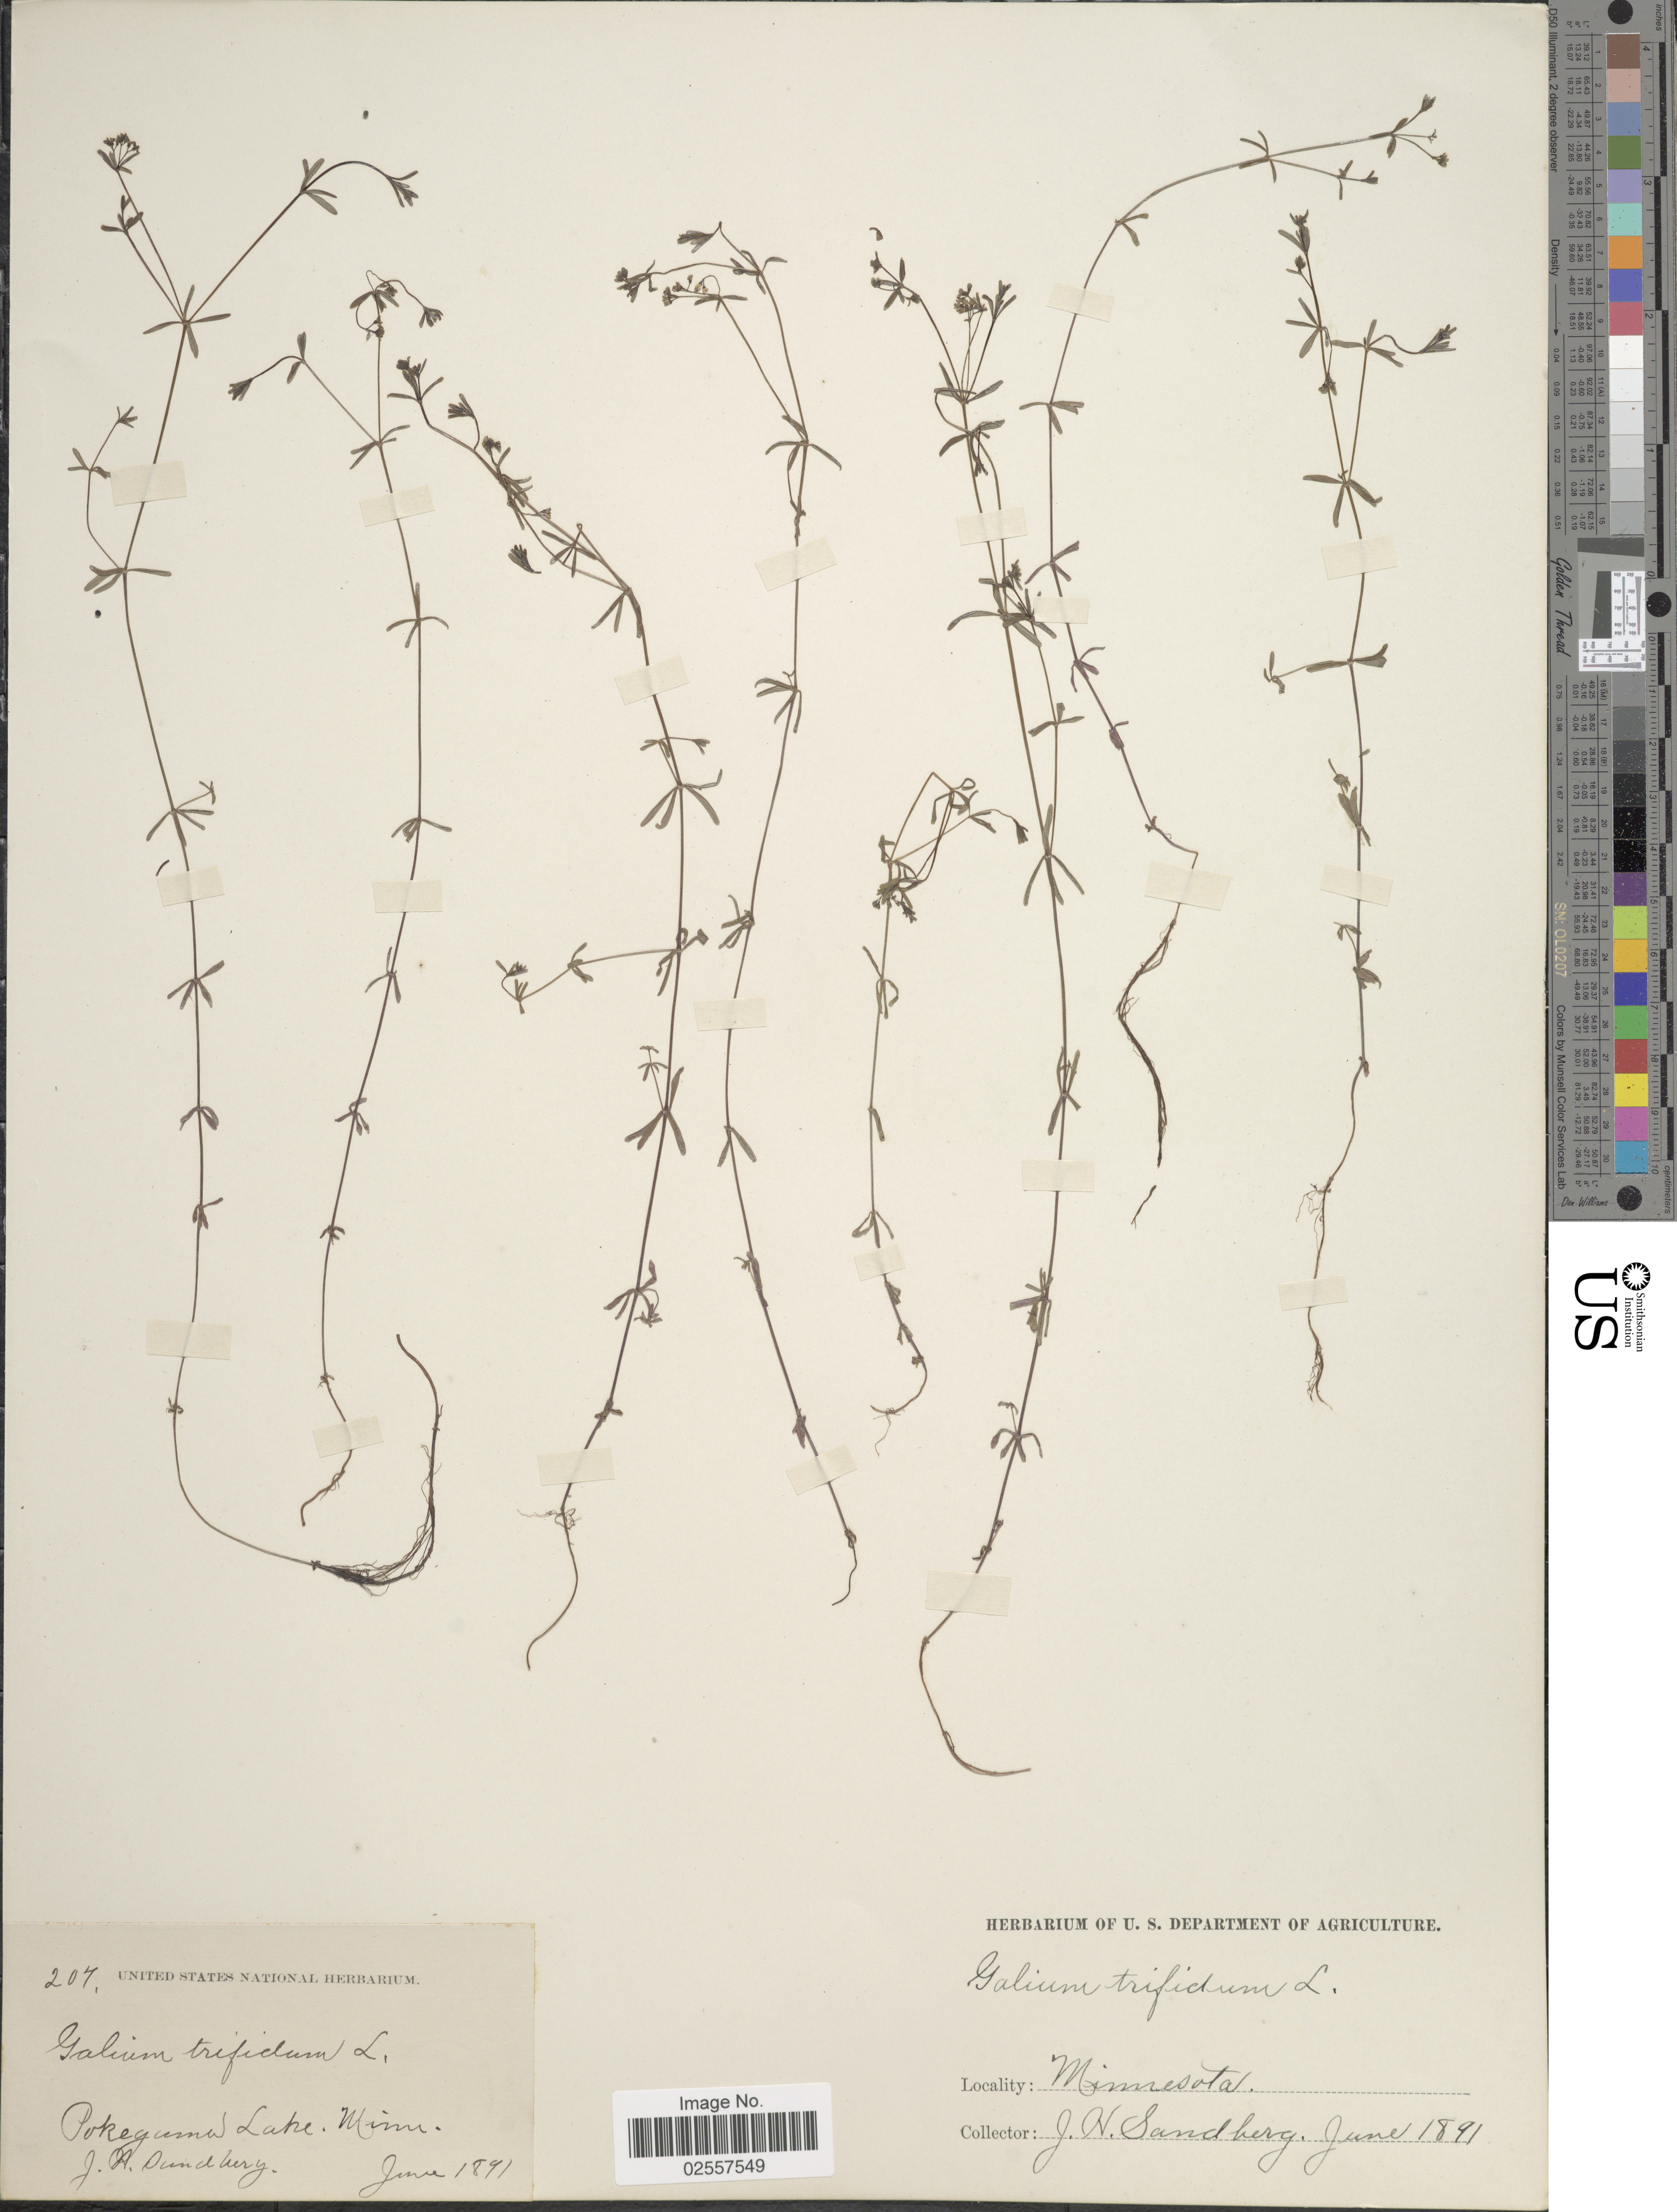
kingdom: Plantae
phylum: Tracheophyta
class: Magnoliopsida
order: Gentianales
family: Rubiaceae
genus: Galium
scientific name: Galium claytoni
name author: Michx.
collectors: J. H. Sandberg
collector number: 207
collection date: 1891-06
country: United States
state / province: Minnesota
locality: Pokeguma Lake